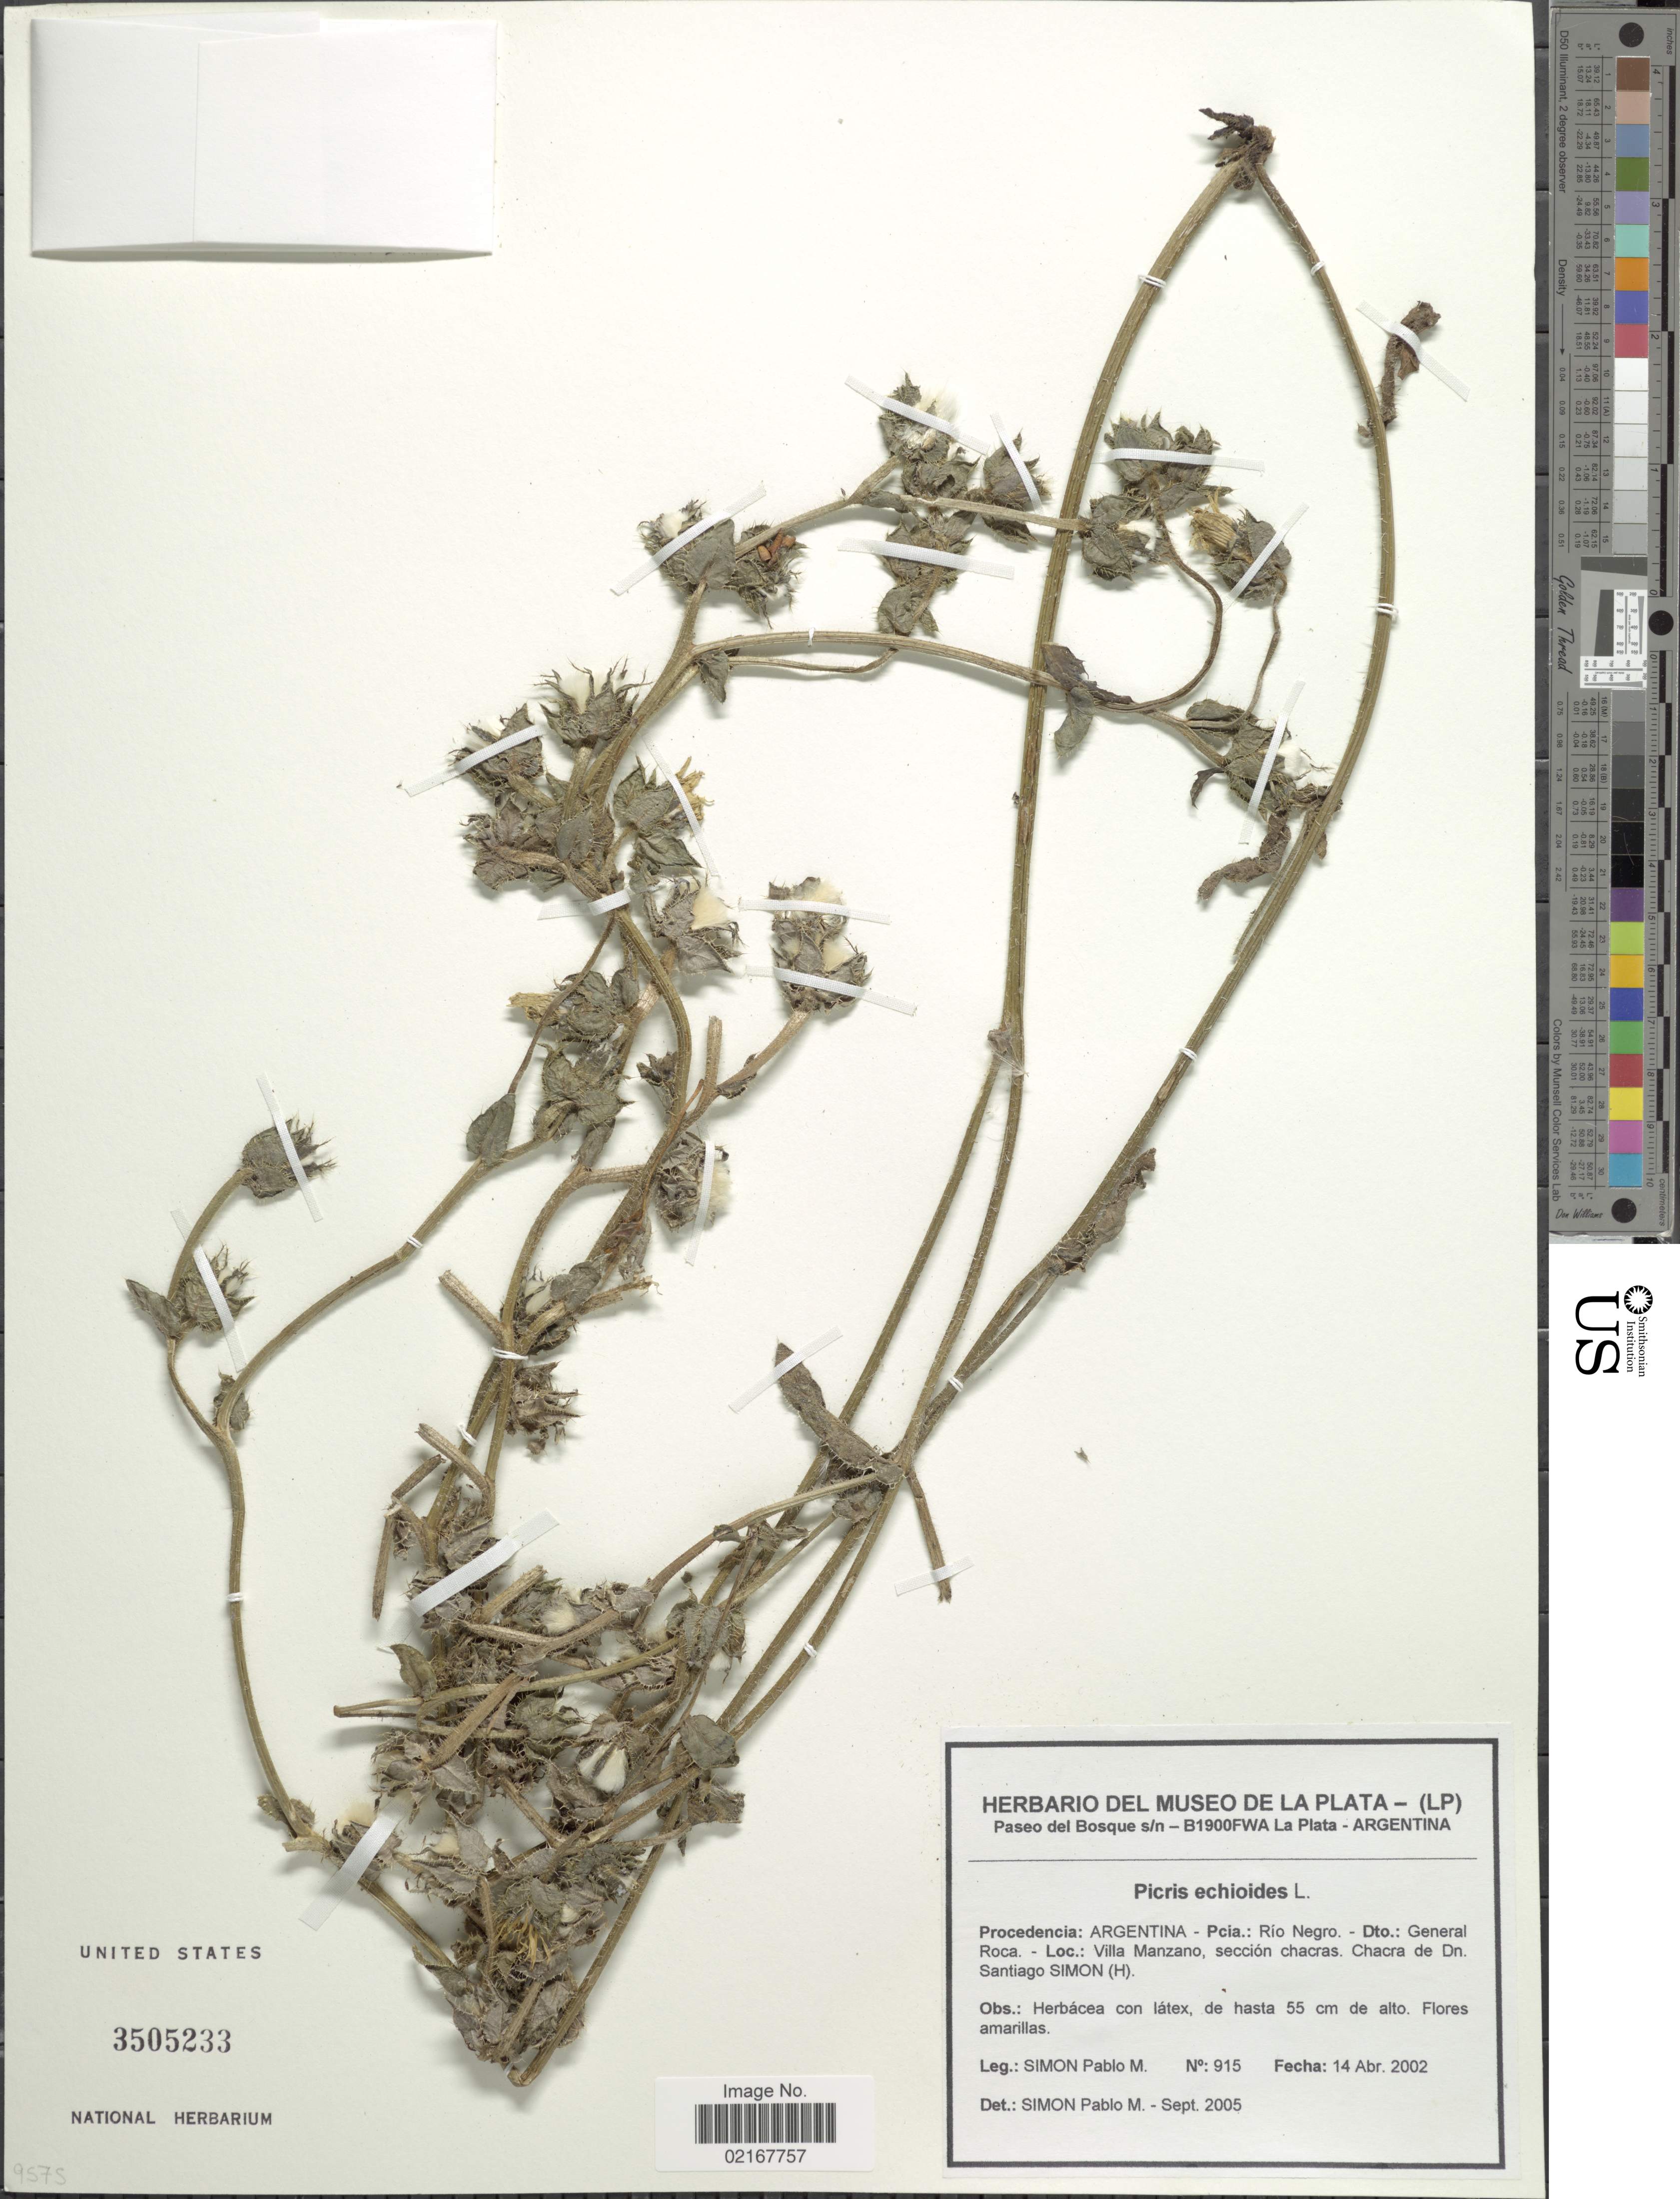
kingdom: Plantae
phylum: Tracheophyta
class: Magnoliopsida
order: Asterales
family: Asteraceae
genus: Helminthotheca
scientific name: Helminthotheca echioides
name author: (L.) Holub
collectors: S. Pablo M.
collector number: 915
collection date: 2002-04-14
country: Argentina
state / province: Rio Negro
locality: Dto. General Roca, Villa Manzano, seccion Chacras, Chacra de Dn. Santiago Simon (H)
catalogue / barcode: US 3505233